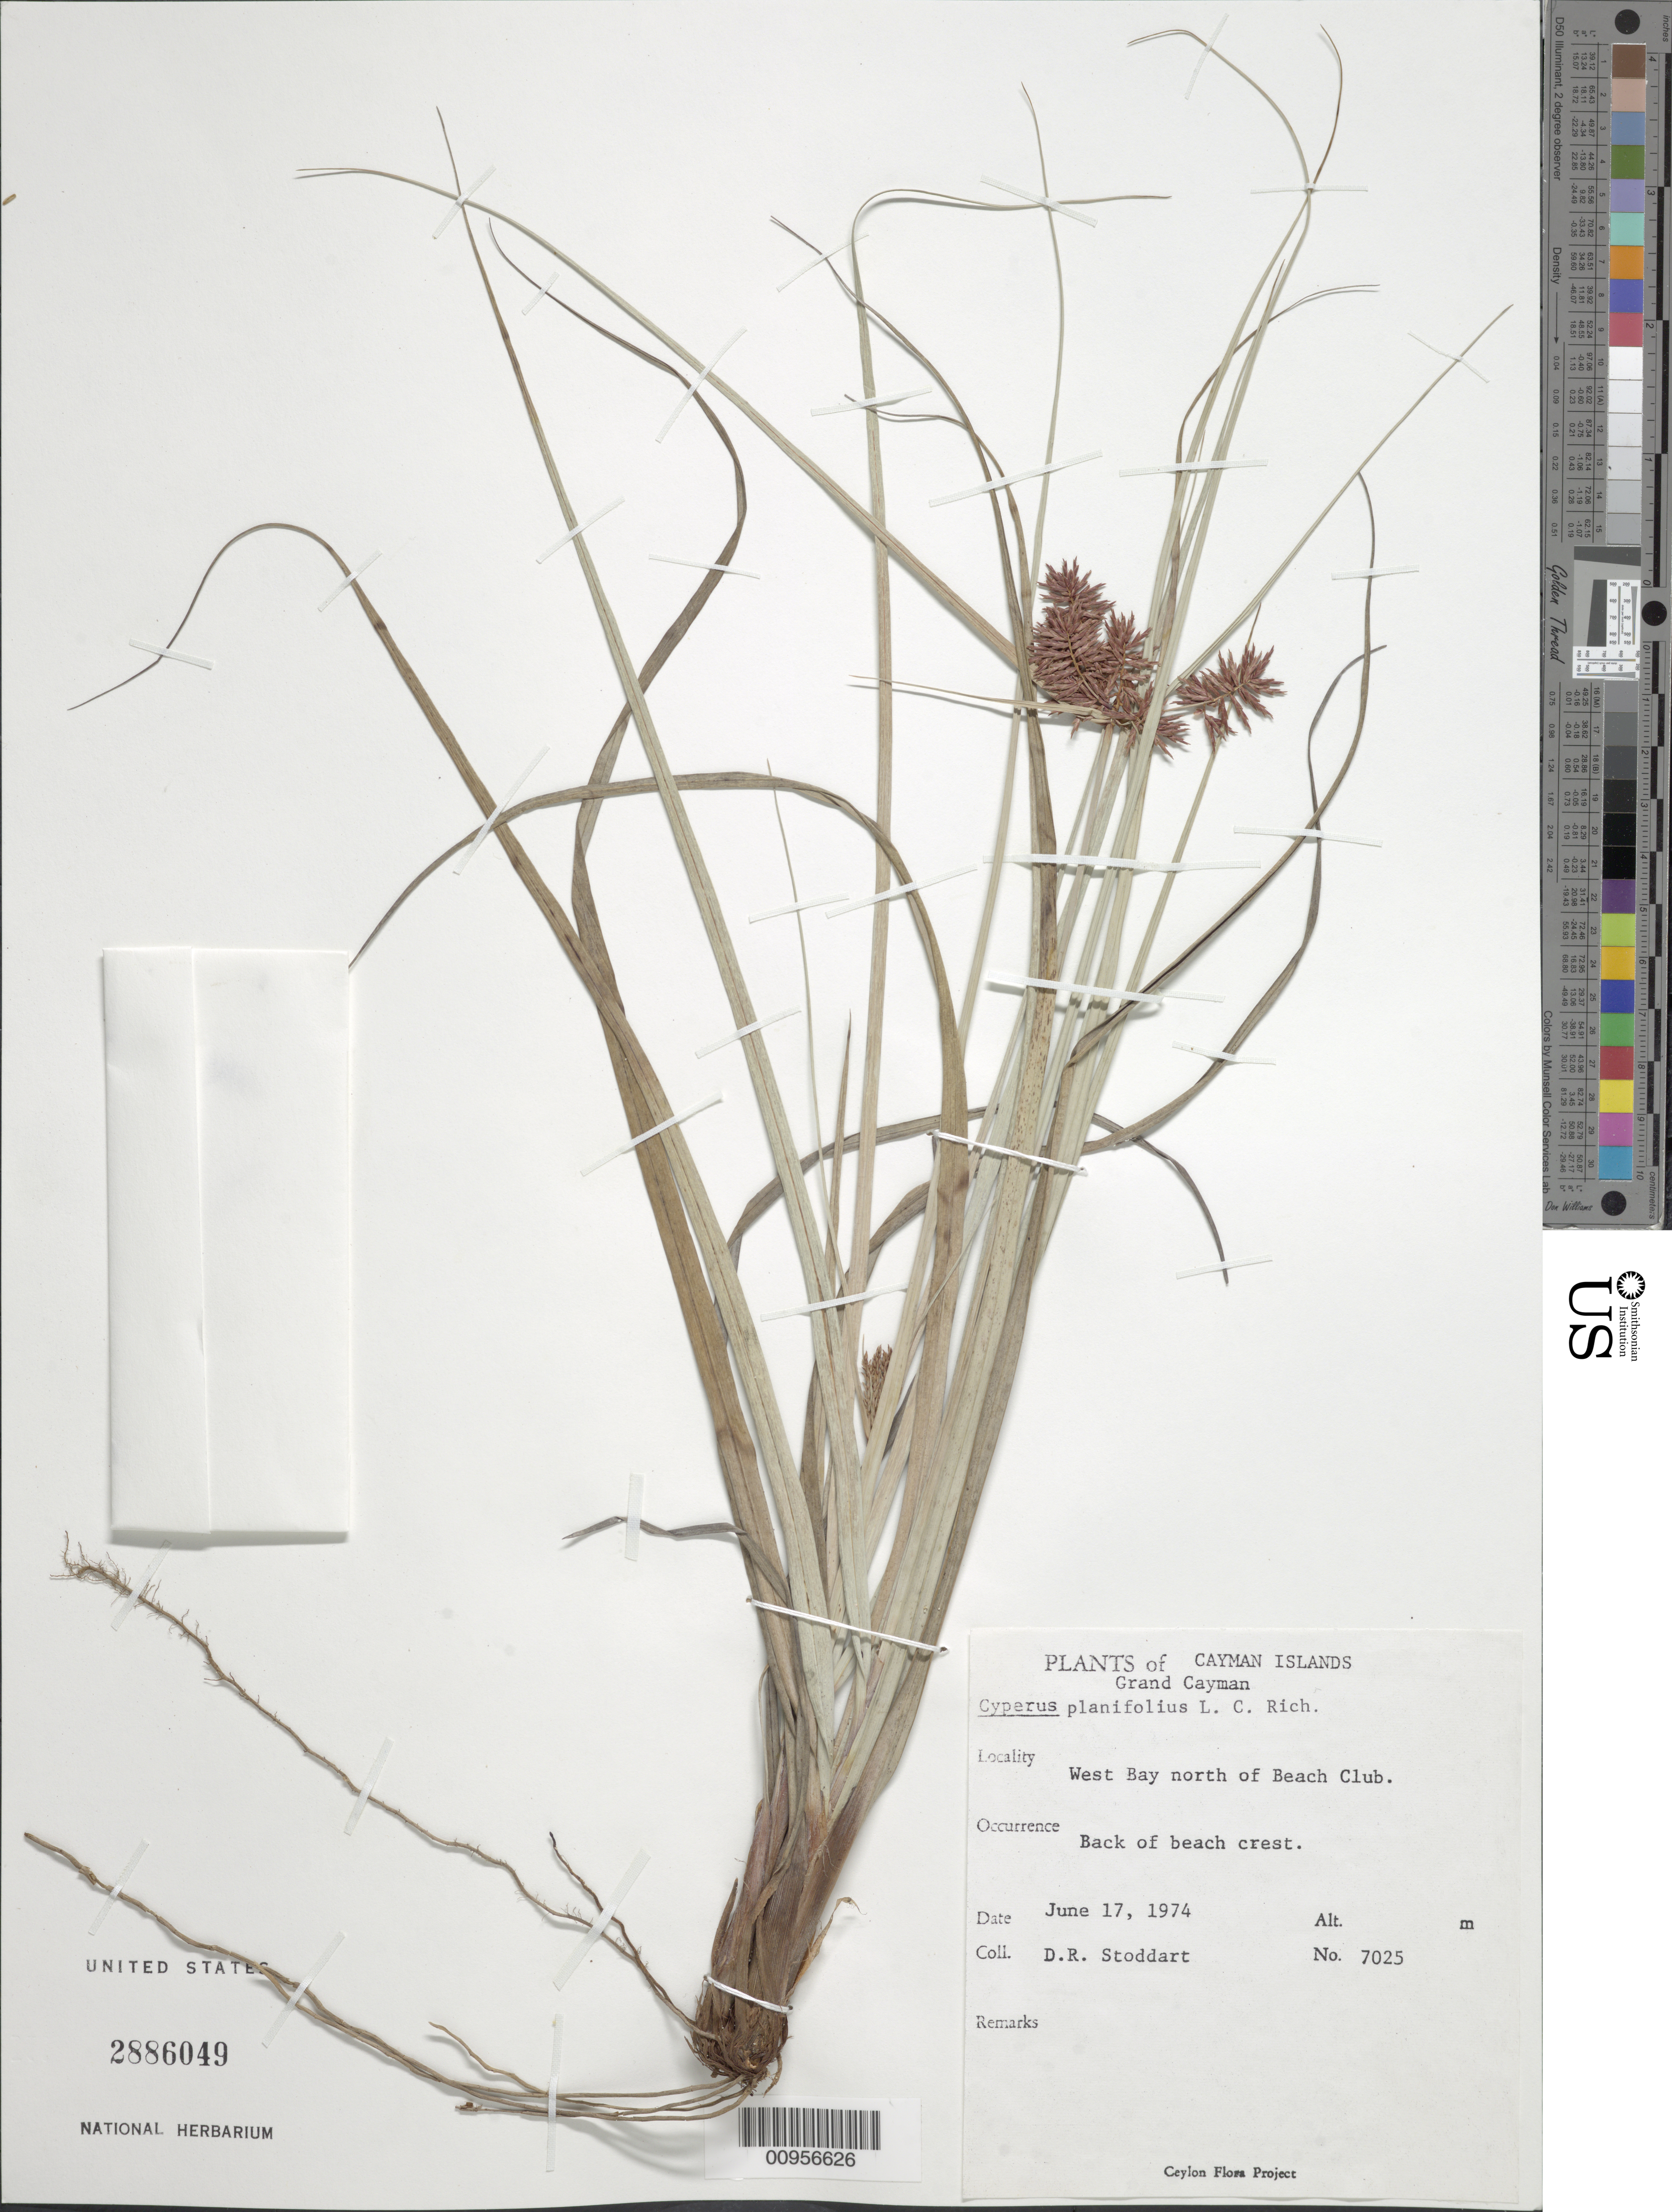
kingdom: Plantae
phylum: Tracheophyta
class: Liliopsida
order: Poales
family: Cyperaceae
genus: Cyperus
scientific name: Cyperus planifolius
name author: Rich.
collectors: D. R. Stoddart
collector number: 7025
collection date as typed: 17 Jun 1974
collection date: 1974-06-17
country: Cayman Islands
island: Grand Cayman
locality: West Bay, N of Beach Club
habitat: Back of beach crest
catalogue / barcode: US 2886049